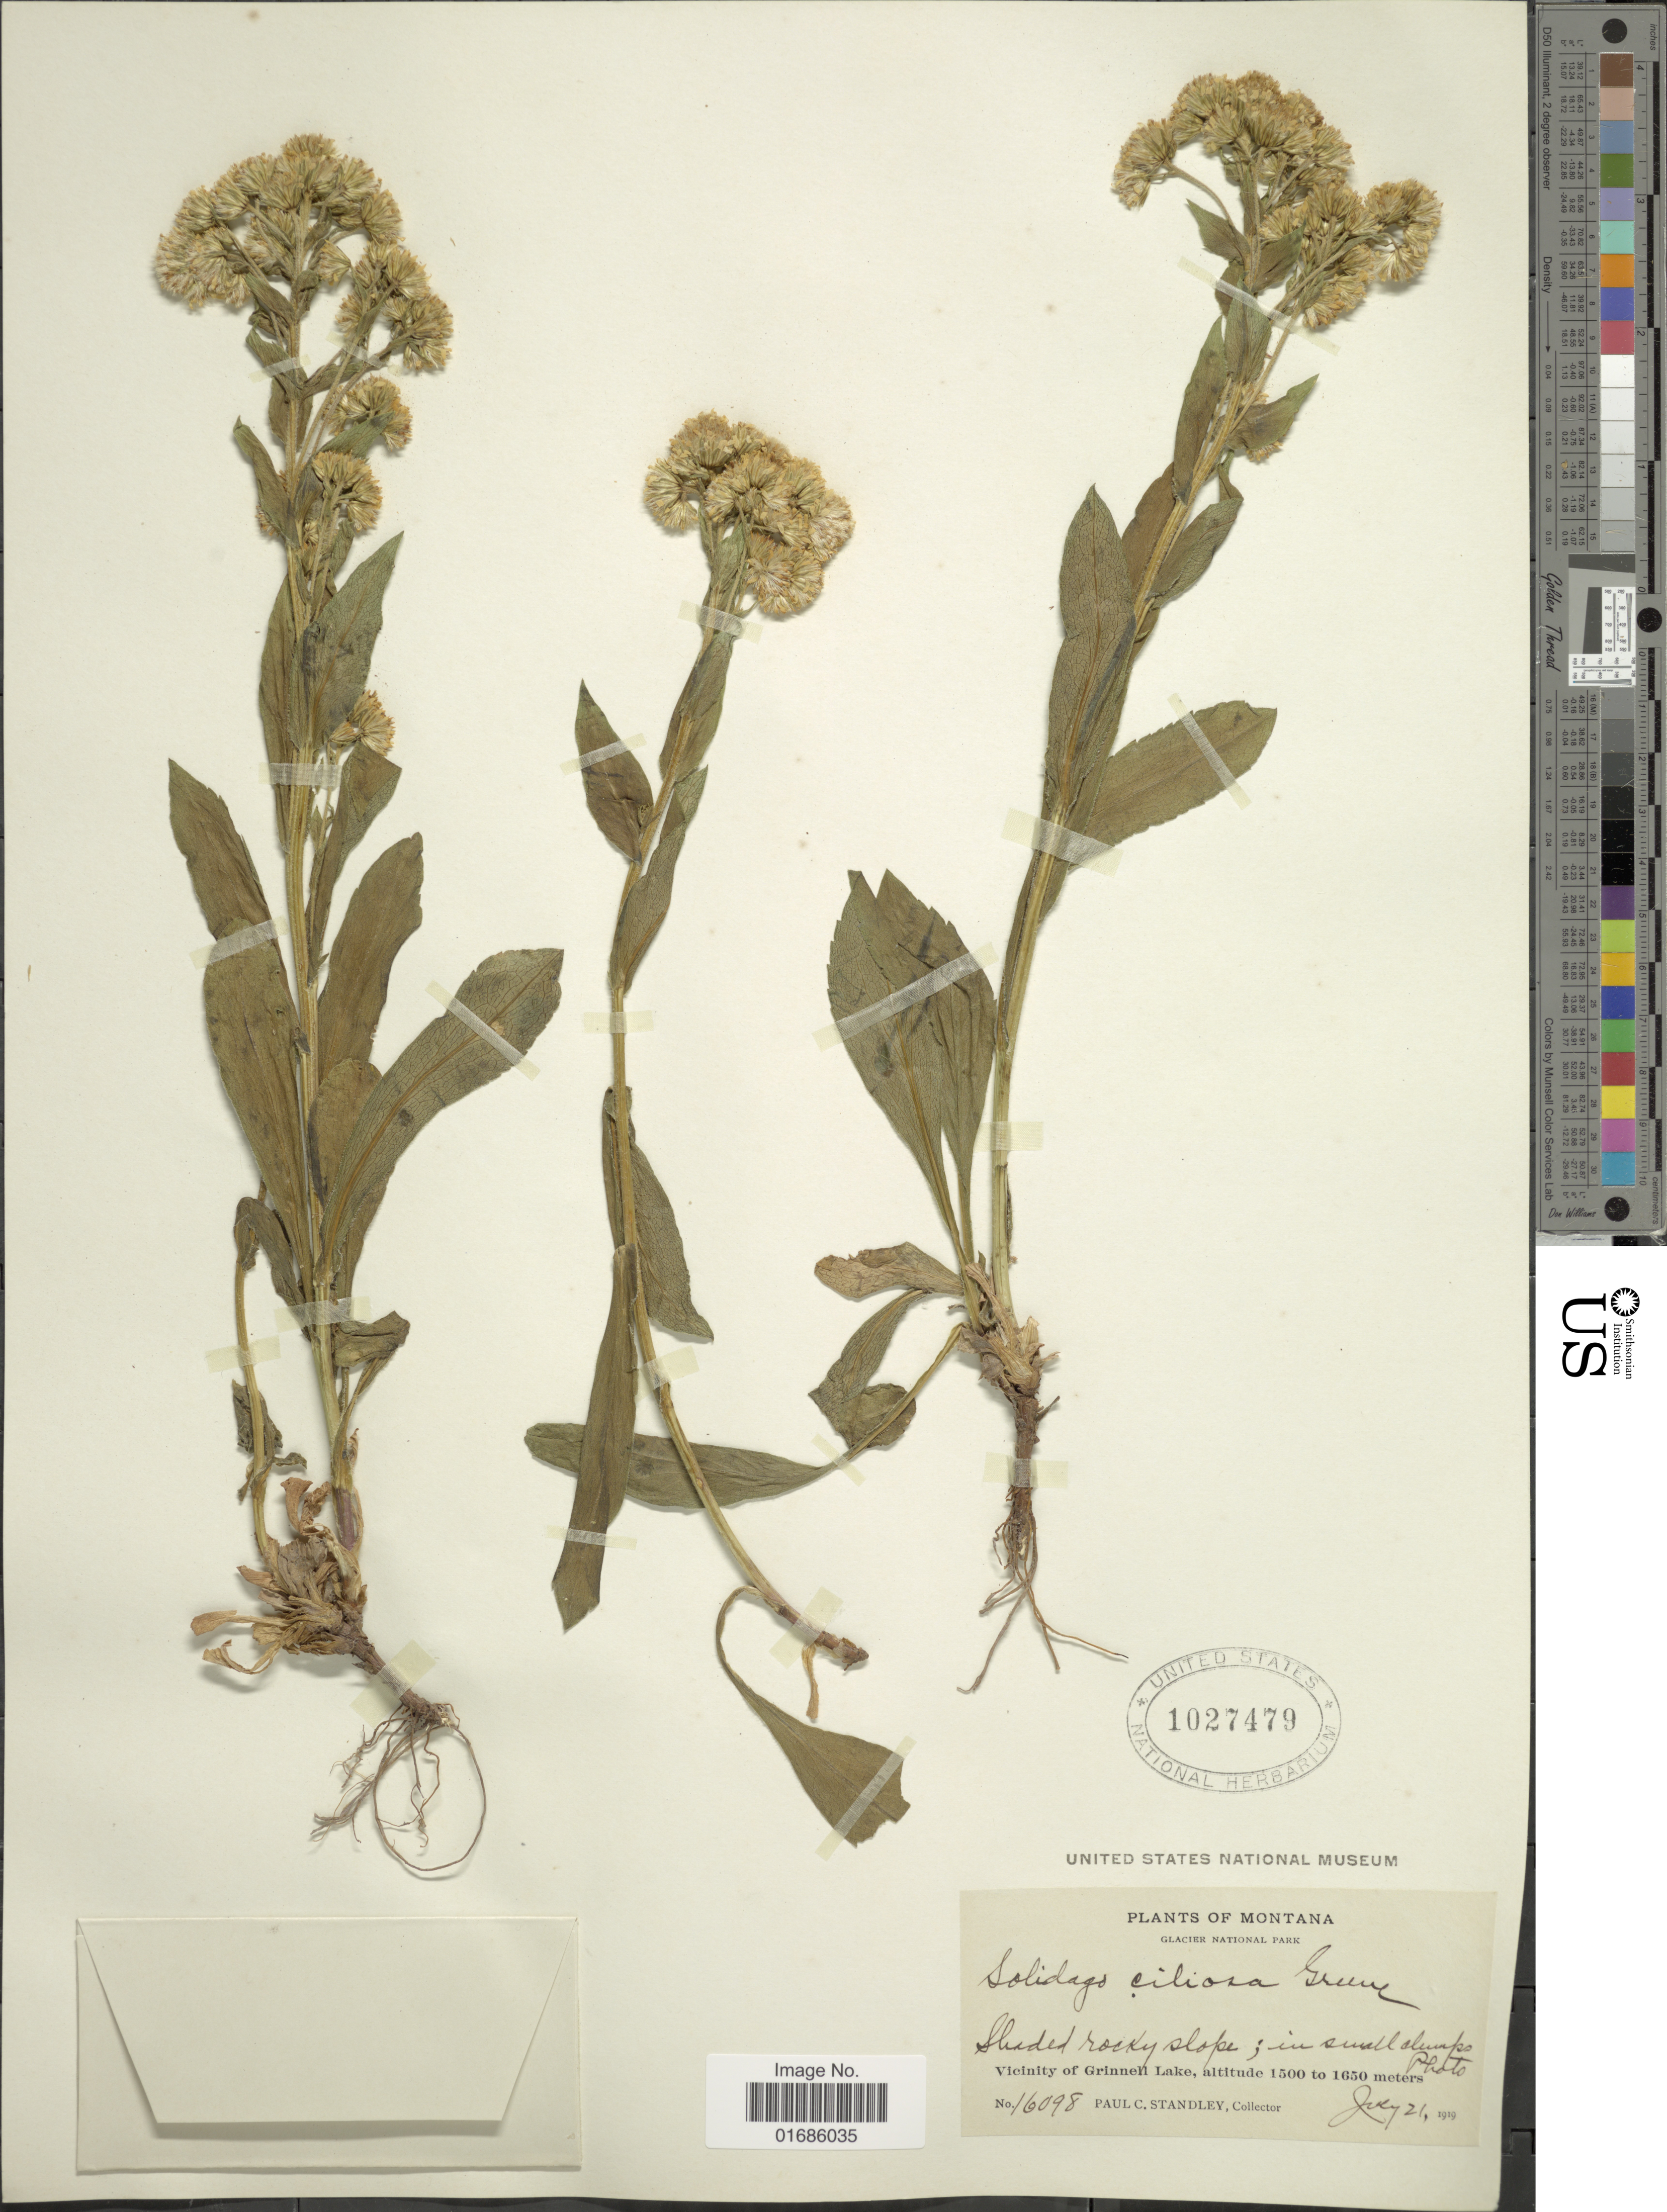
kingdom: Plantae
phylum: Tracheophyta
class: Magnoliopsida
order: Asterales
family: Asteraceae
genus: Solidago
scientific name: Solidago ciliosa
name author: Greene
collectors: P. C. Standley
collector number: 16098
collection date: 1919-07-21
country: United States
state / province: Montana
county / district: Glacier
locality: Glacier National Park, Vicinity of Grinnell Lake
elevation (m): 1500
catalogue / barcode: US 1027479